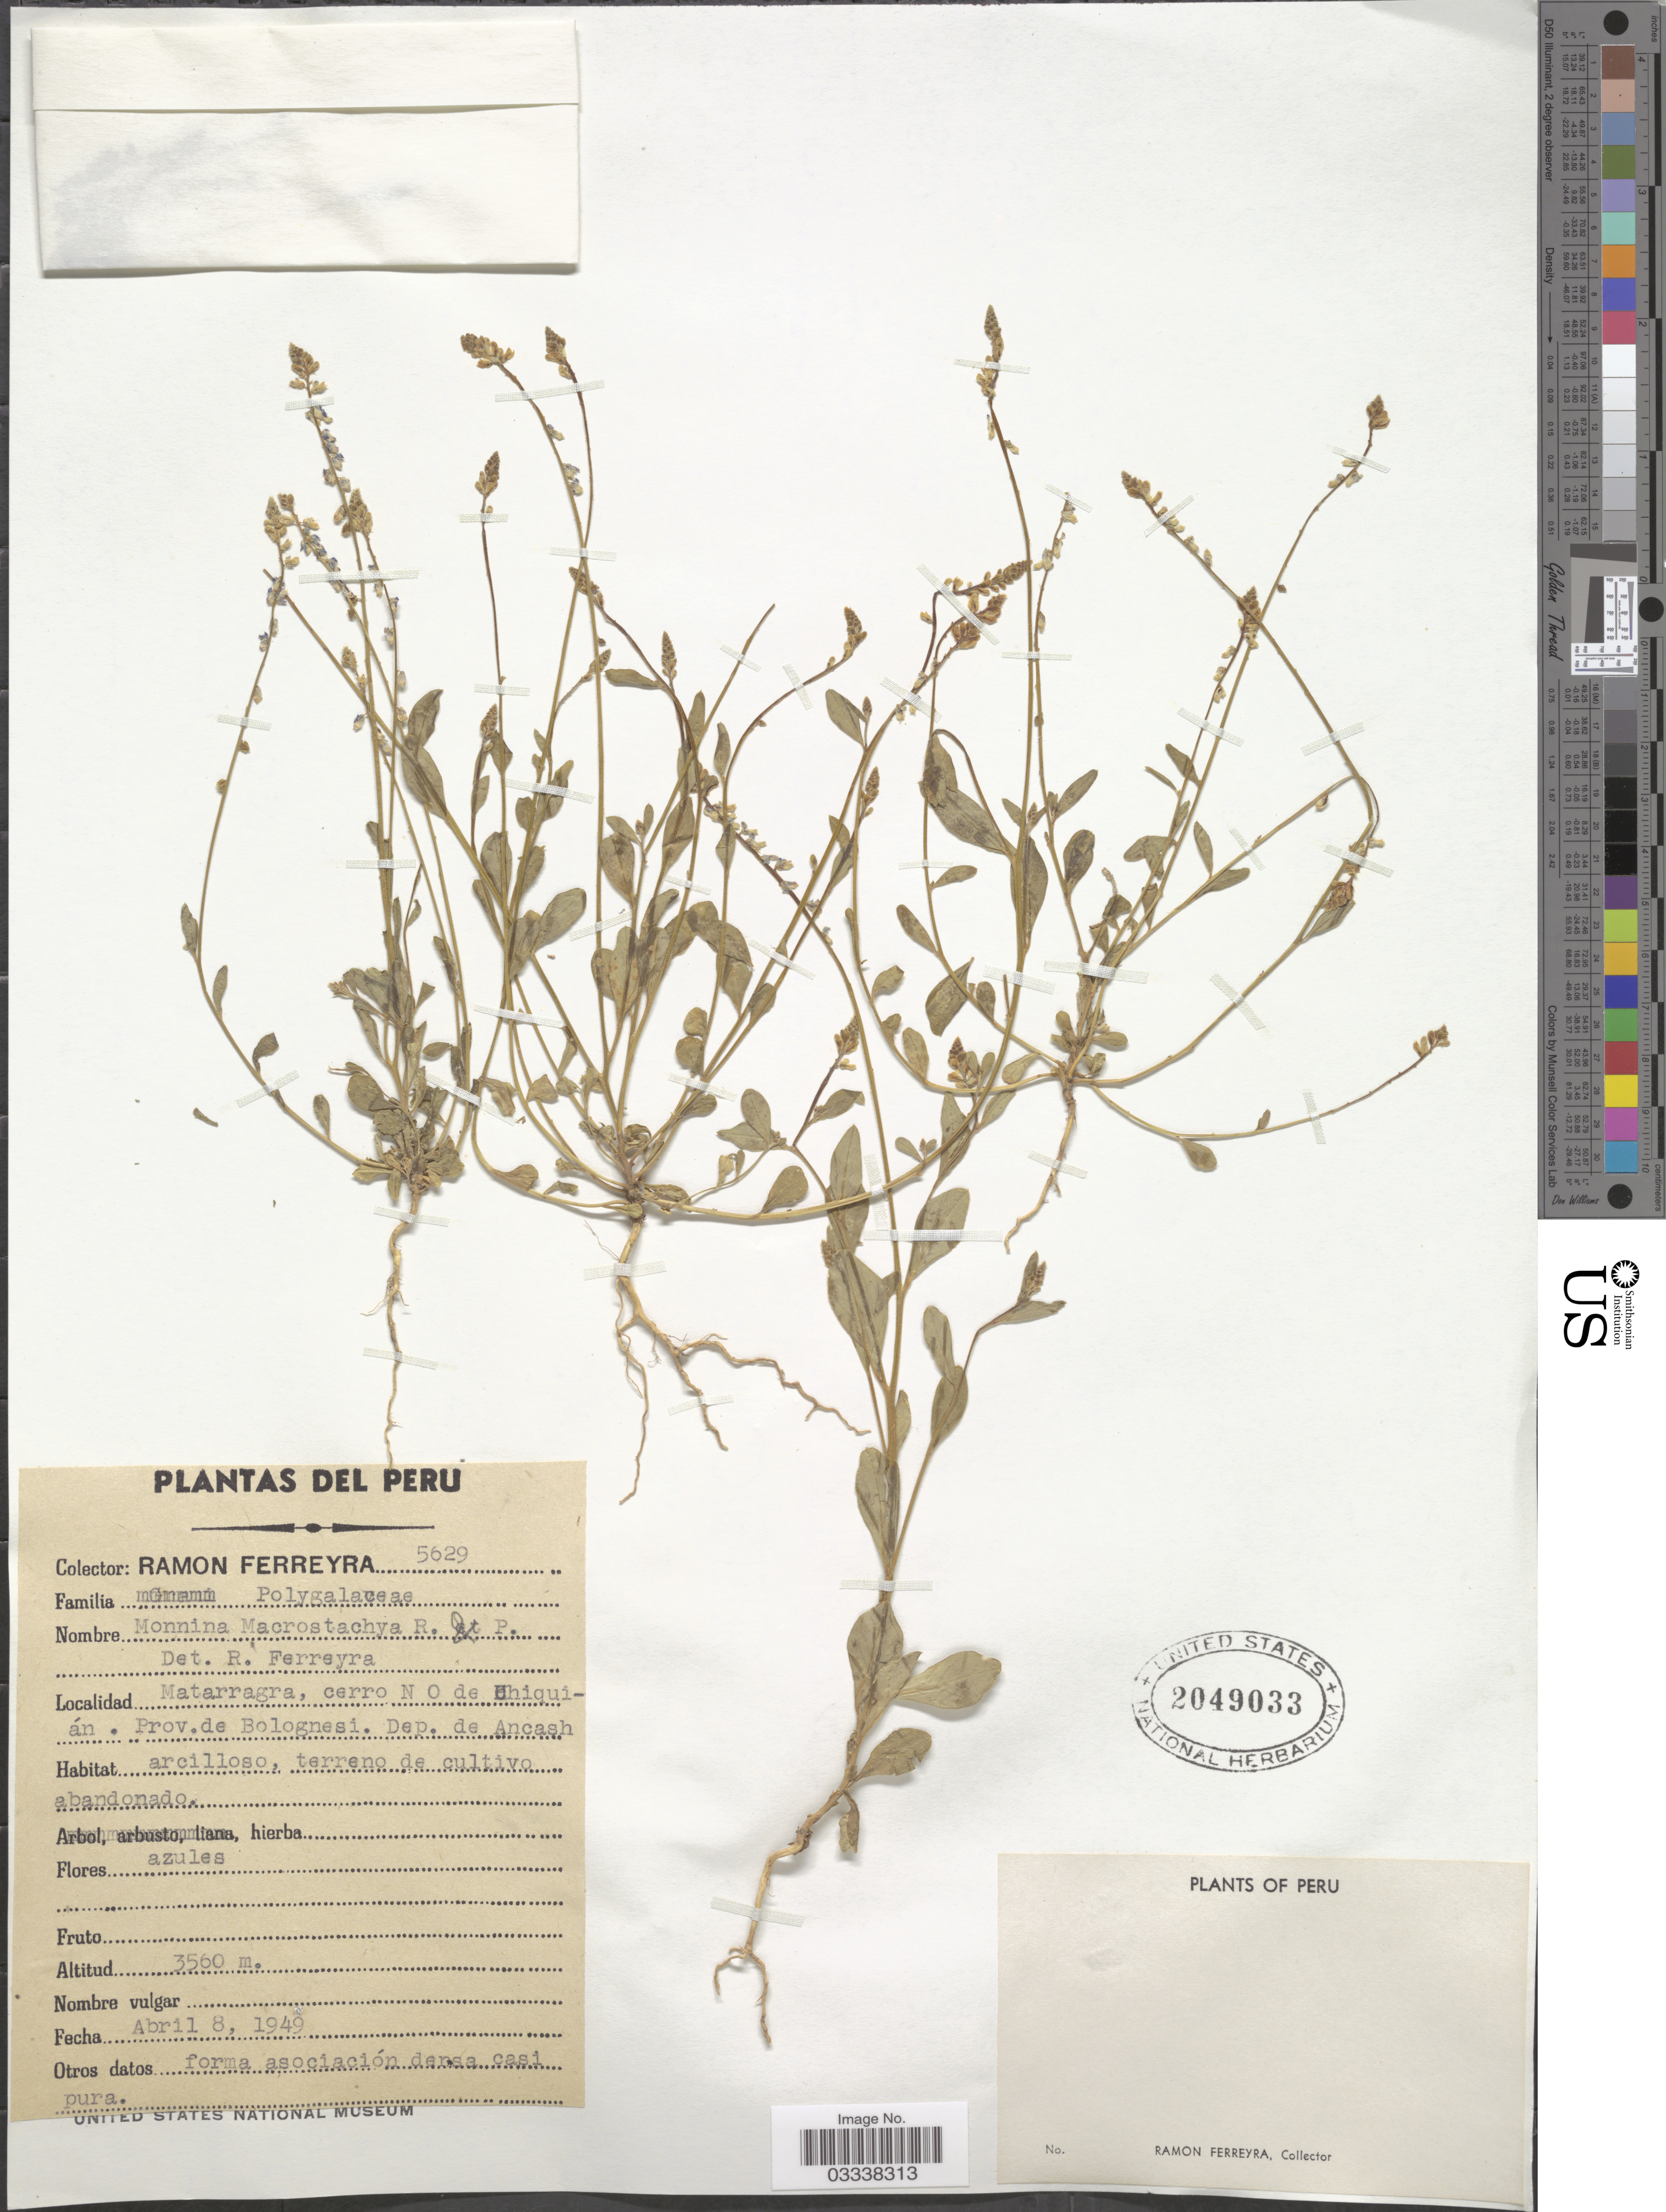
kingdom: Plantae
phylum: Tracheophyta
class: Magnoliopsida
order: Fabales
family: Polygalaceae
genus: Monnina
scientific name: Monnina macrostachya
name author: Ruiz & Pav.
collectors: R. A. Ferreyra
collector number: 5629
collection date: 1949-04-08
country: Peru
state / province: Ancash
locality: Matarragra, cerro N O de Chiquián. Prov. de Bolognesi. Dep. de Ancash.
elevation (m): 3560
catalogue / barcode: US 2049033